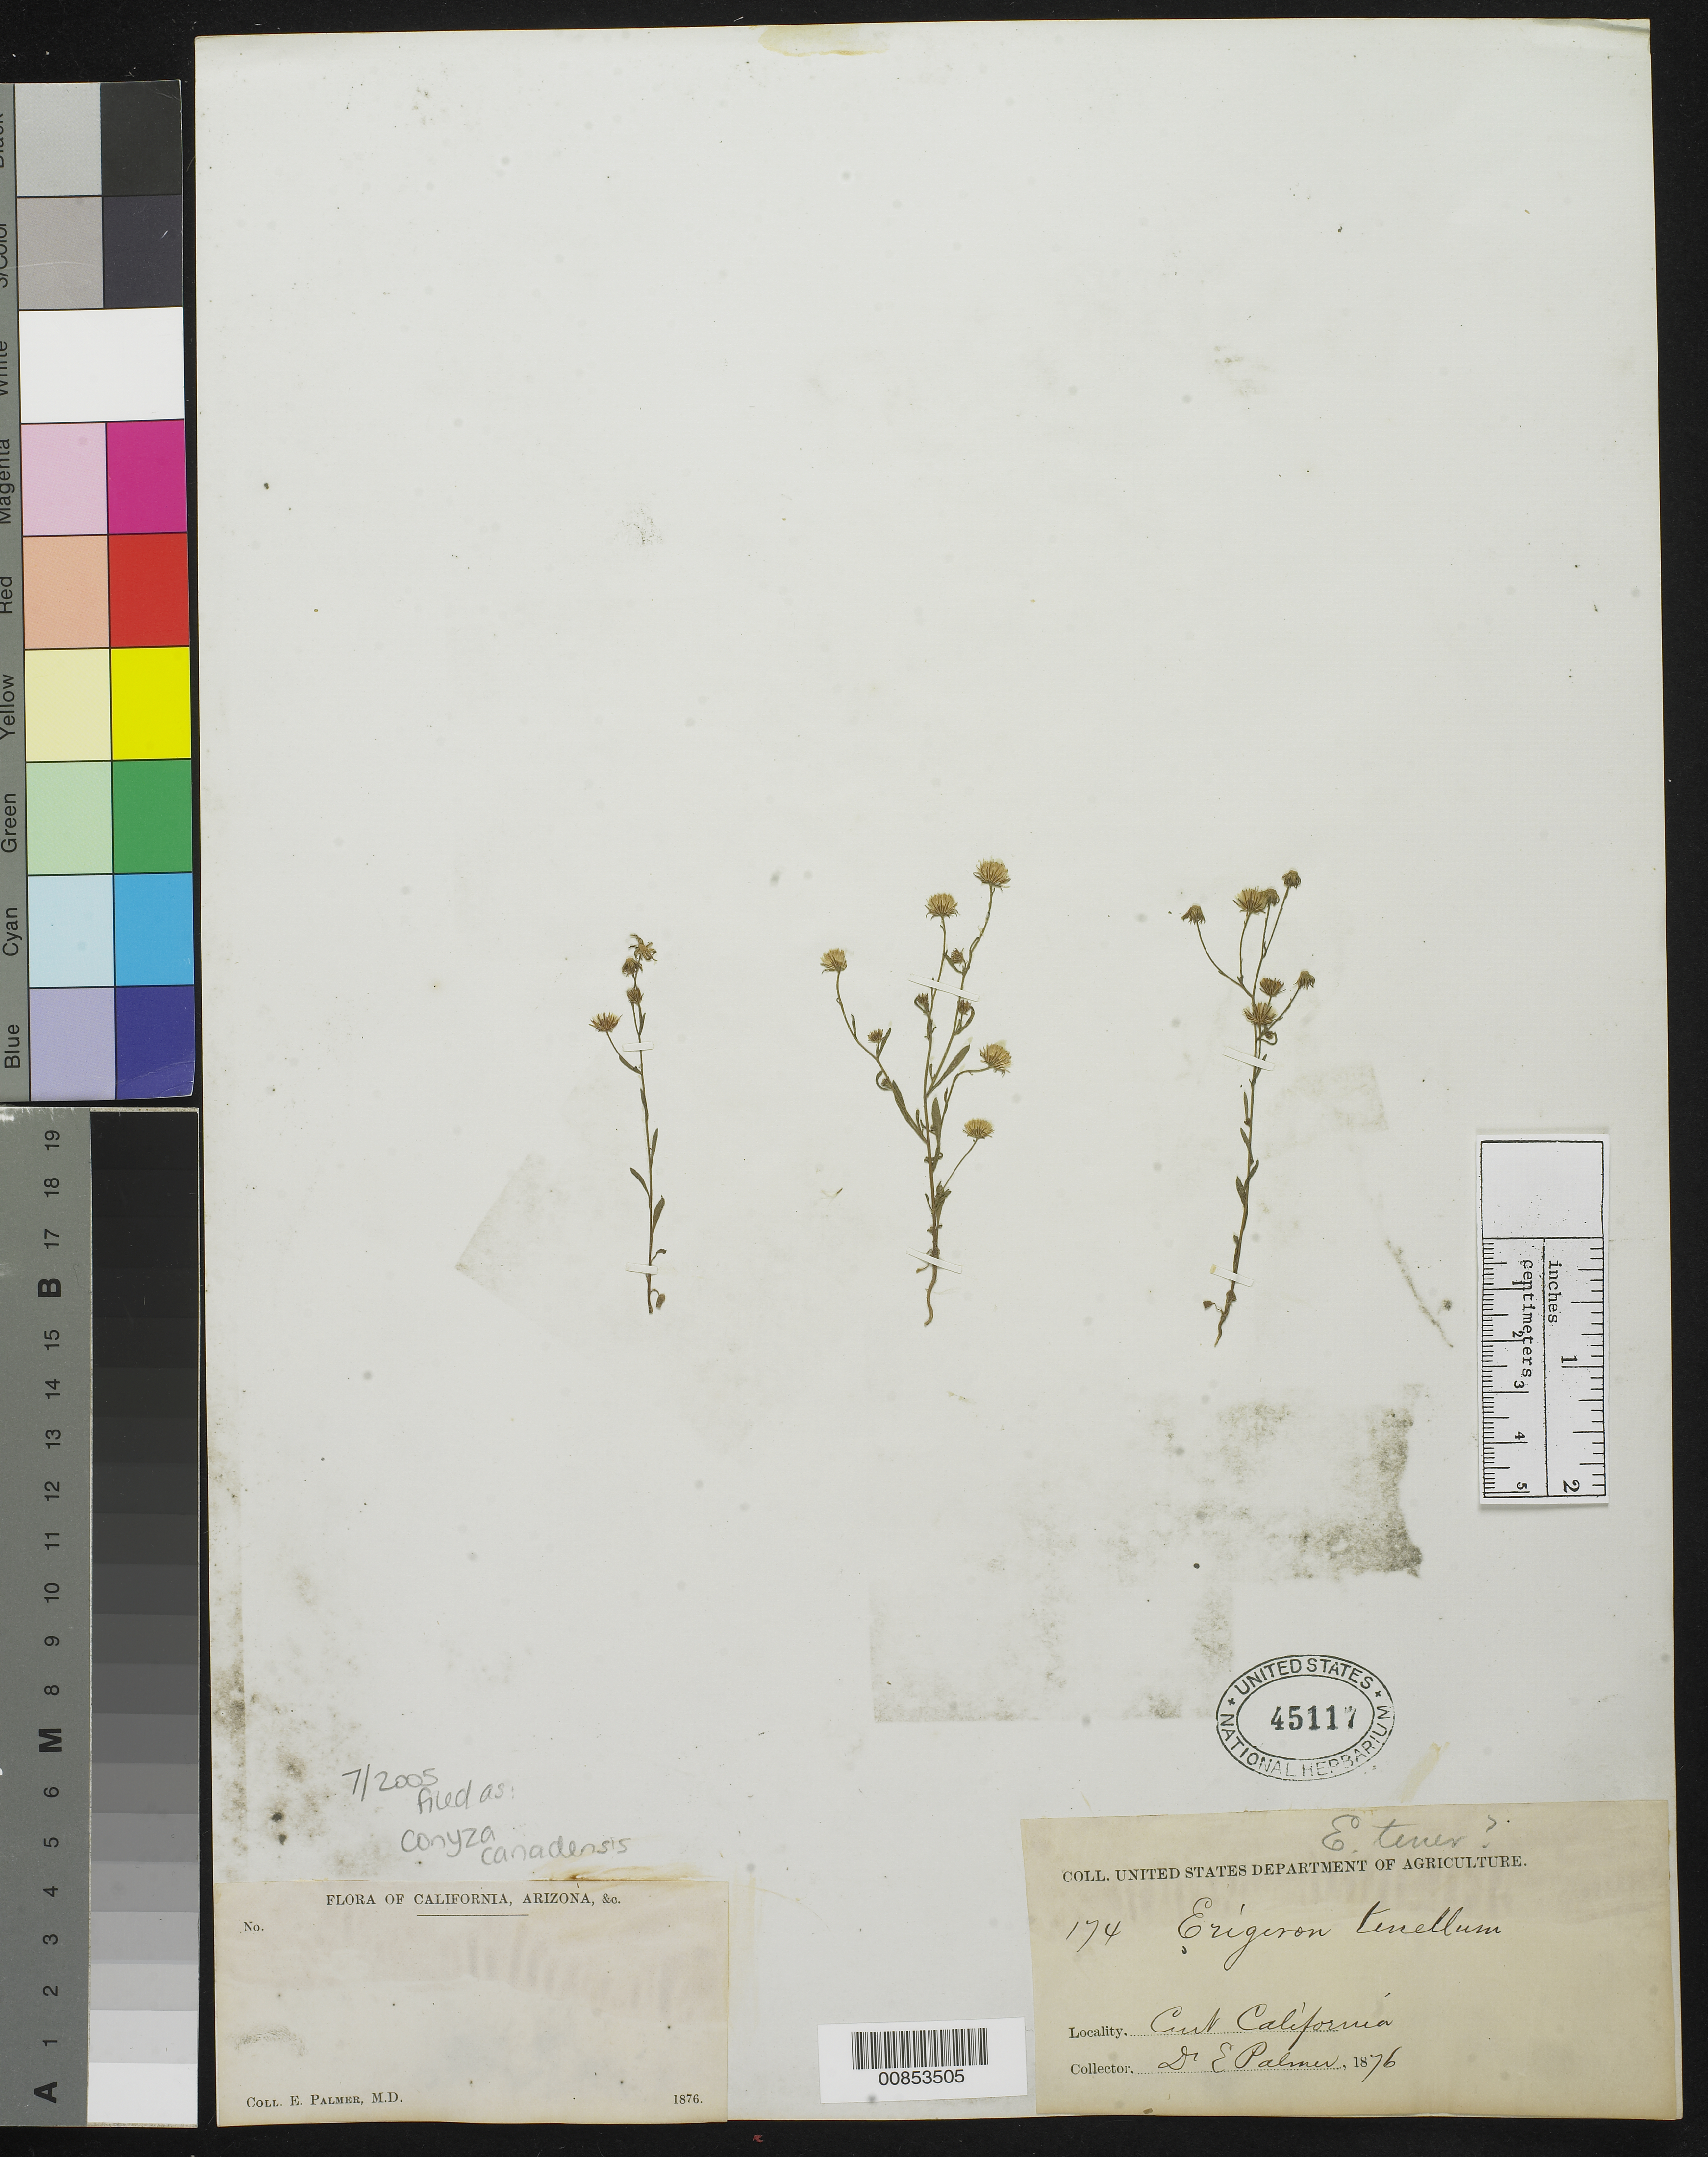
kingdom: Plantae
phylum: Tracheophyta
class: Magnoliopsida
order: Asterales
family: Asteraceae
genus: Conyza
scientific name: Conyza canadensis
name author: (L.) Cronq.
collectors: E. Palmer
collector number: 174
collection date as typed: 1876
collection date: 1876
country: United States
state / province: California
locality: Central California.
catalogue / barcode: US 45117